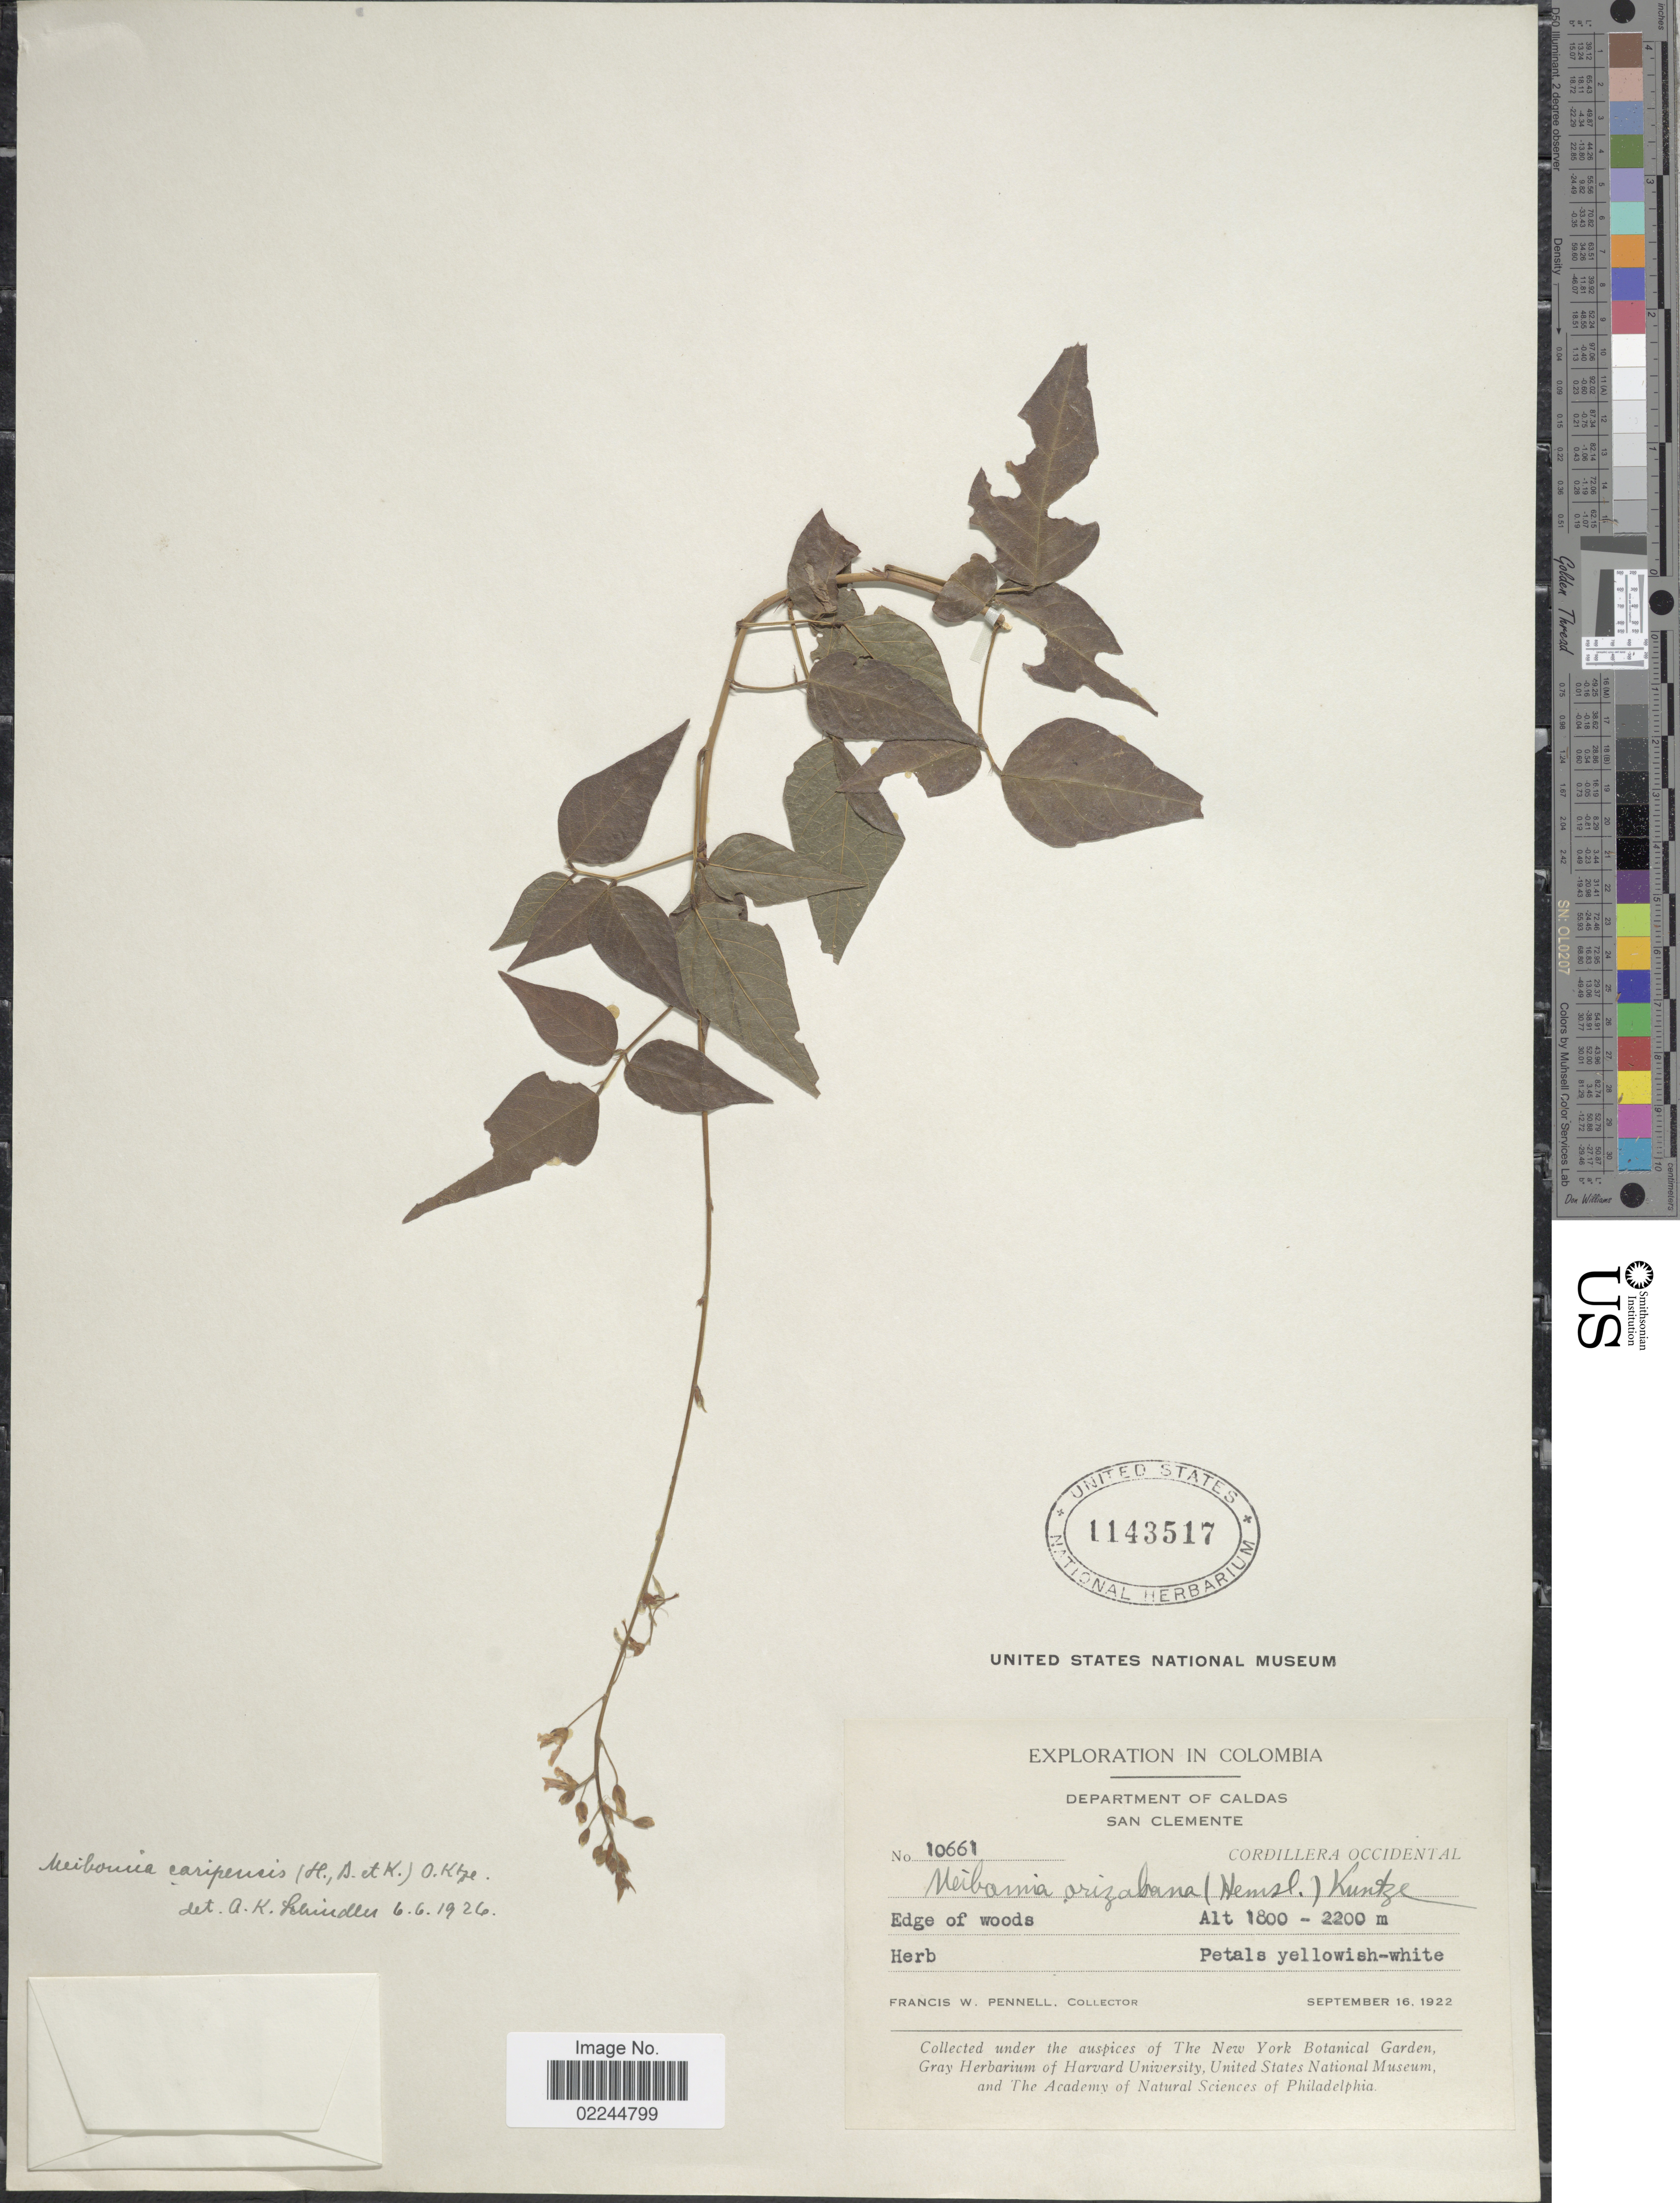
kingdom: Plantae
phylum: Tracheophyta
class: Magnoliopsida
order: Fabales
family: Fabaceae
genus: Desmodium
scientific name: Desmodium caripense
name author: (Kunth) G. Don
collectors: F. W. Pennell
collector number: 10661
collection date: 1922-09-16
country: Colombia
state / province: Caldas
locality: San Clemente, Cordillera Occidental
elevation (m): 1800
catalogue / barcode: US 1143517